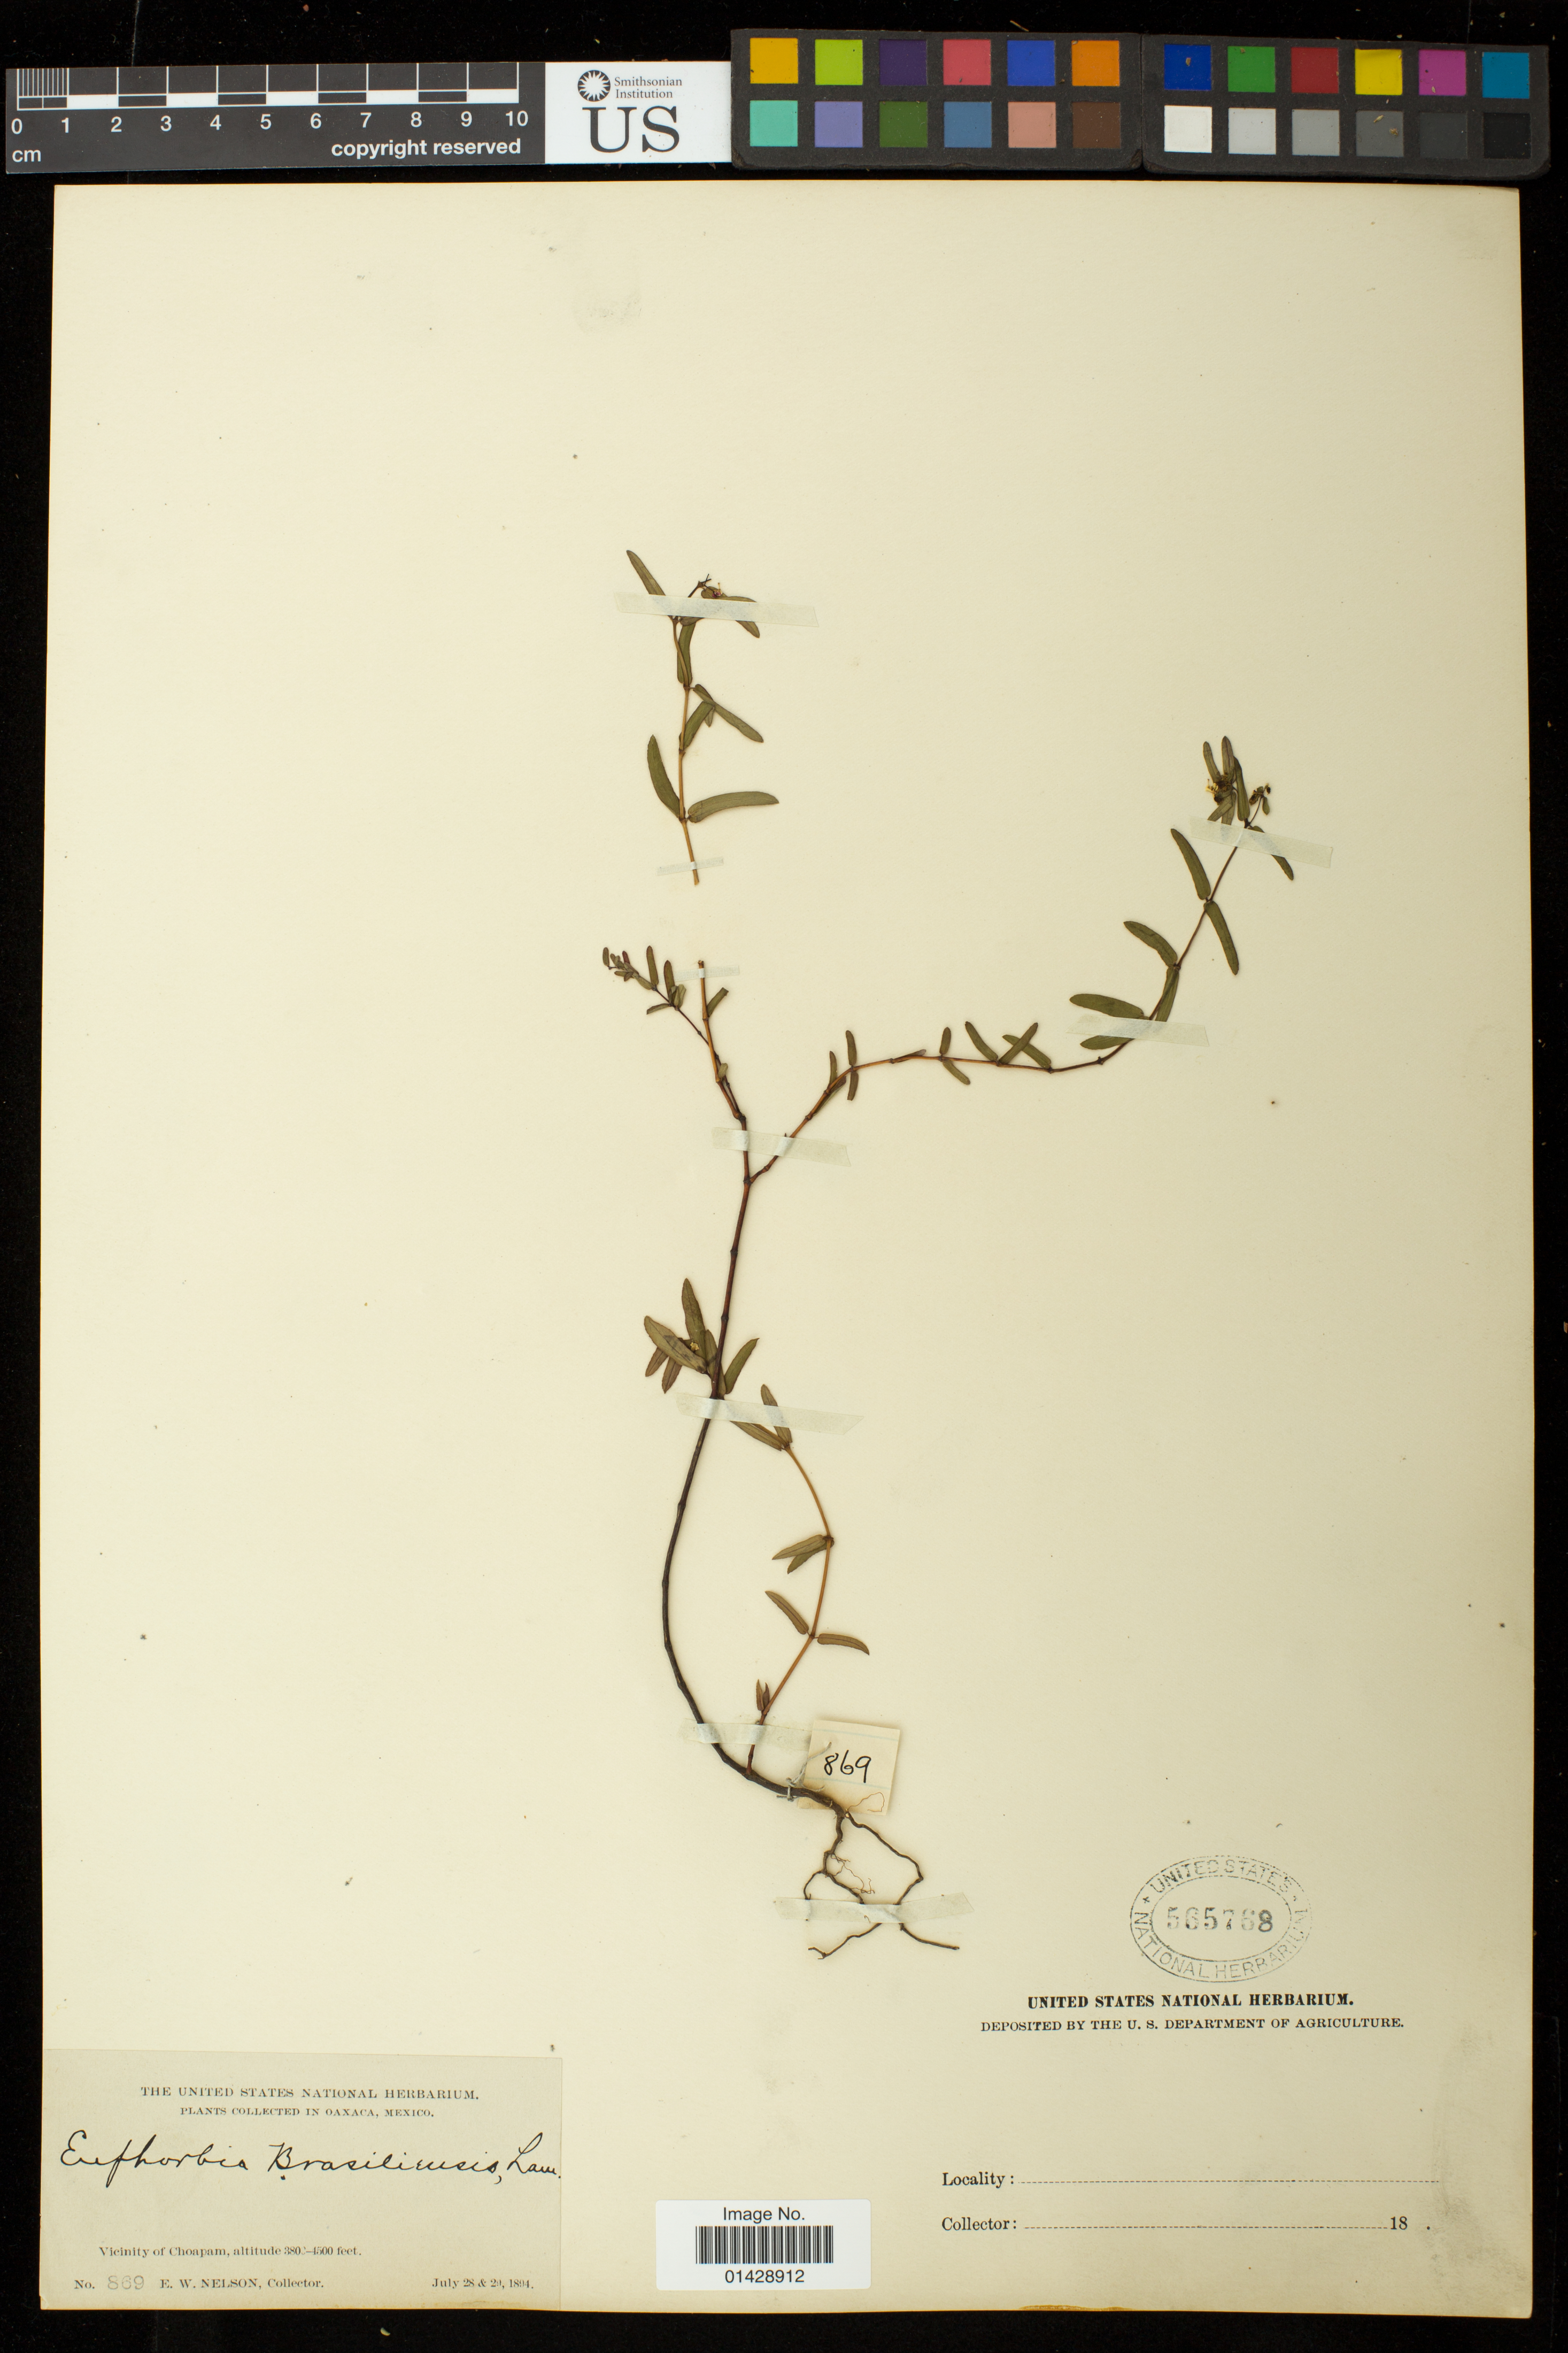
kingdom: Plantae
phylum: Tracheophyta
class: Magnoliopsida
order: Malpighiales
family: Euphorbiaceae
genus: Euphorbia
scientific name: Euphorbia hyssopifolia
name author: L.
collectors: E. W. Nelson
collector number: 869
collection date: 1894-07-28,1894-07-29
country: Mexico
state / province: Oaxaca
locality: Vicinity of Choapam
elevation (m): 1159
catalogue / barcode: US 565768